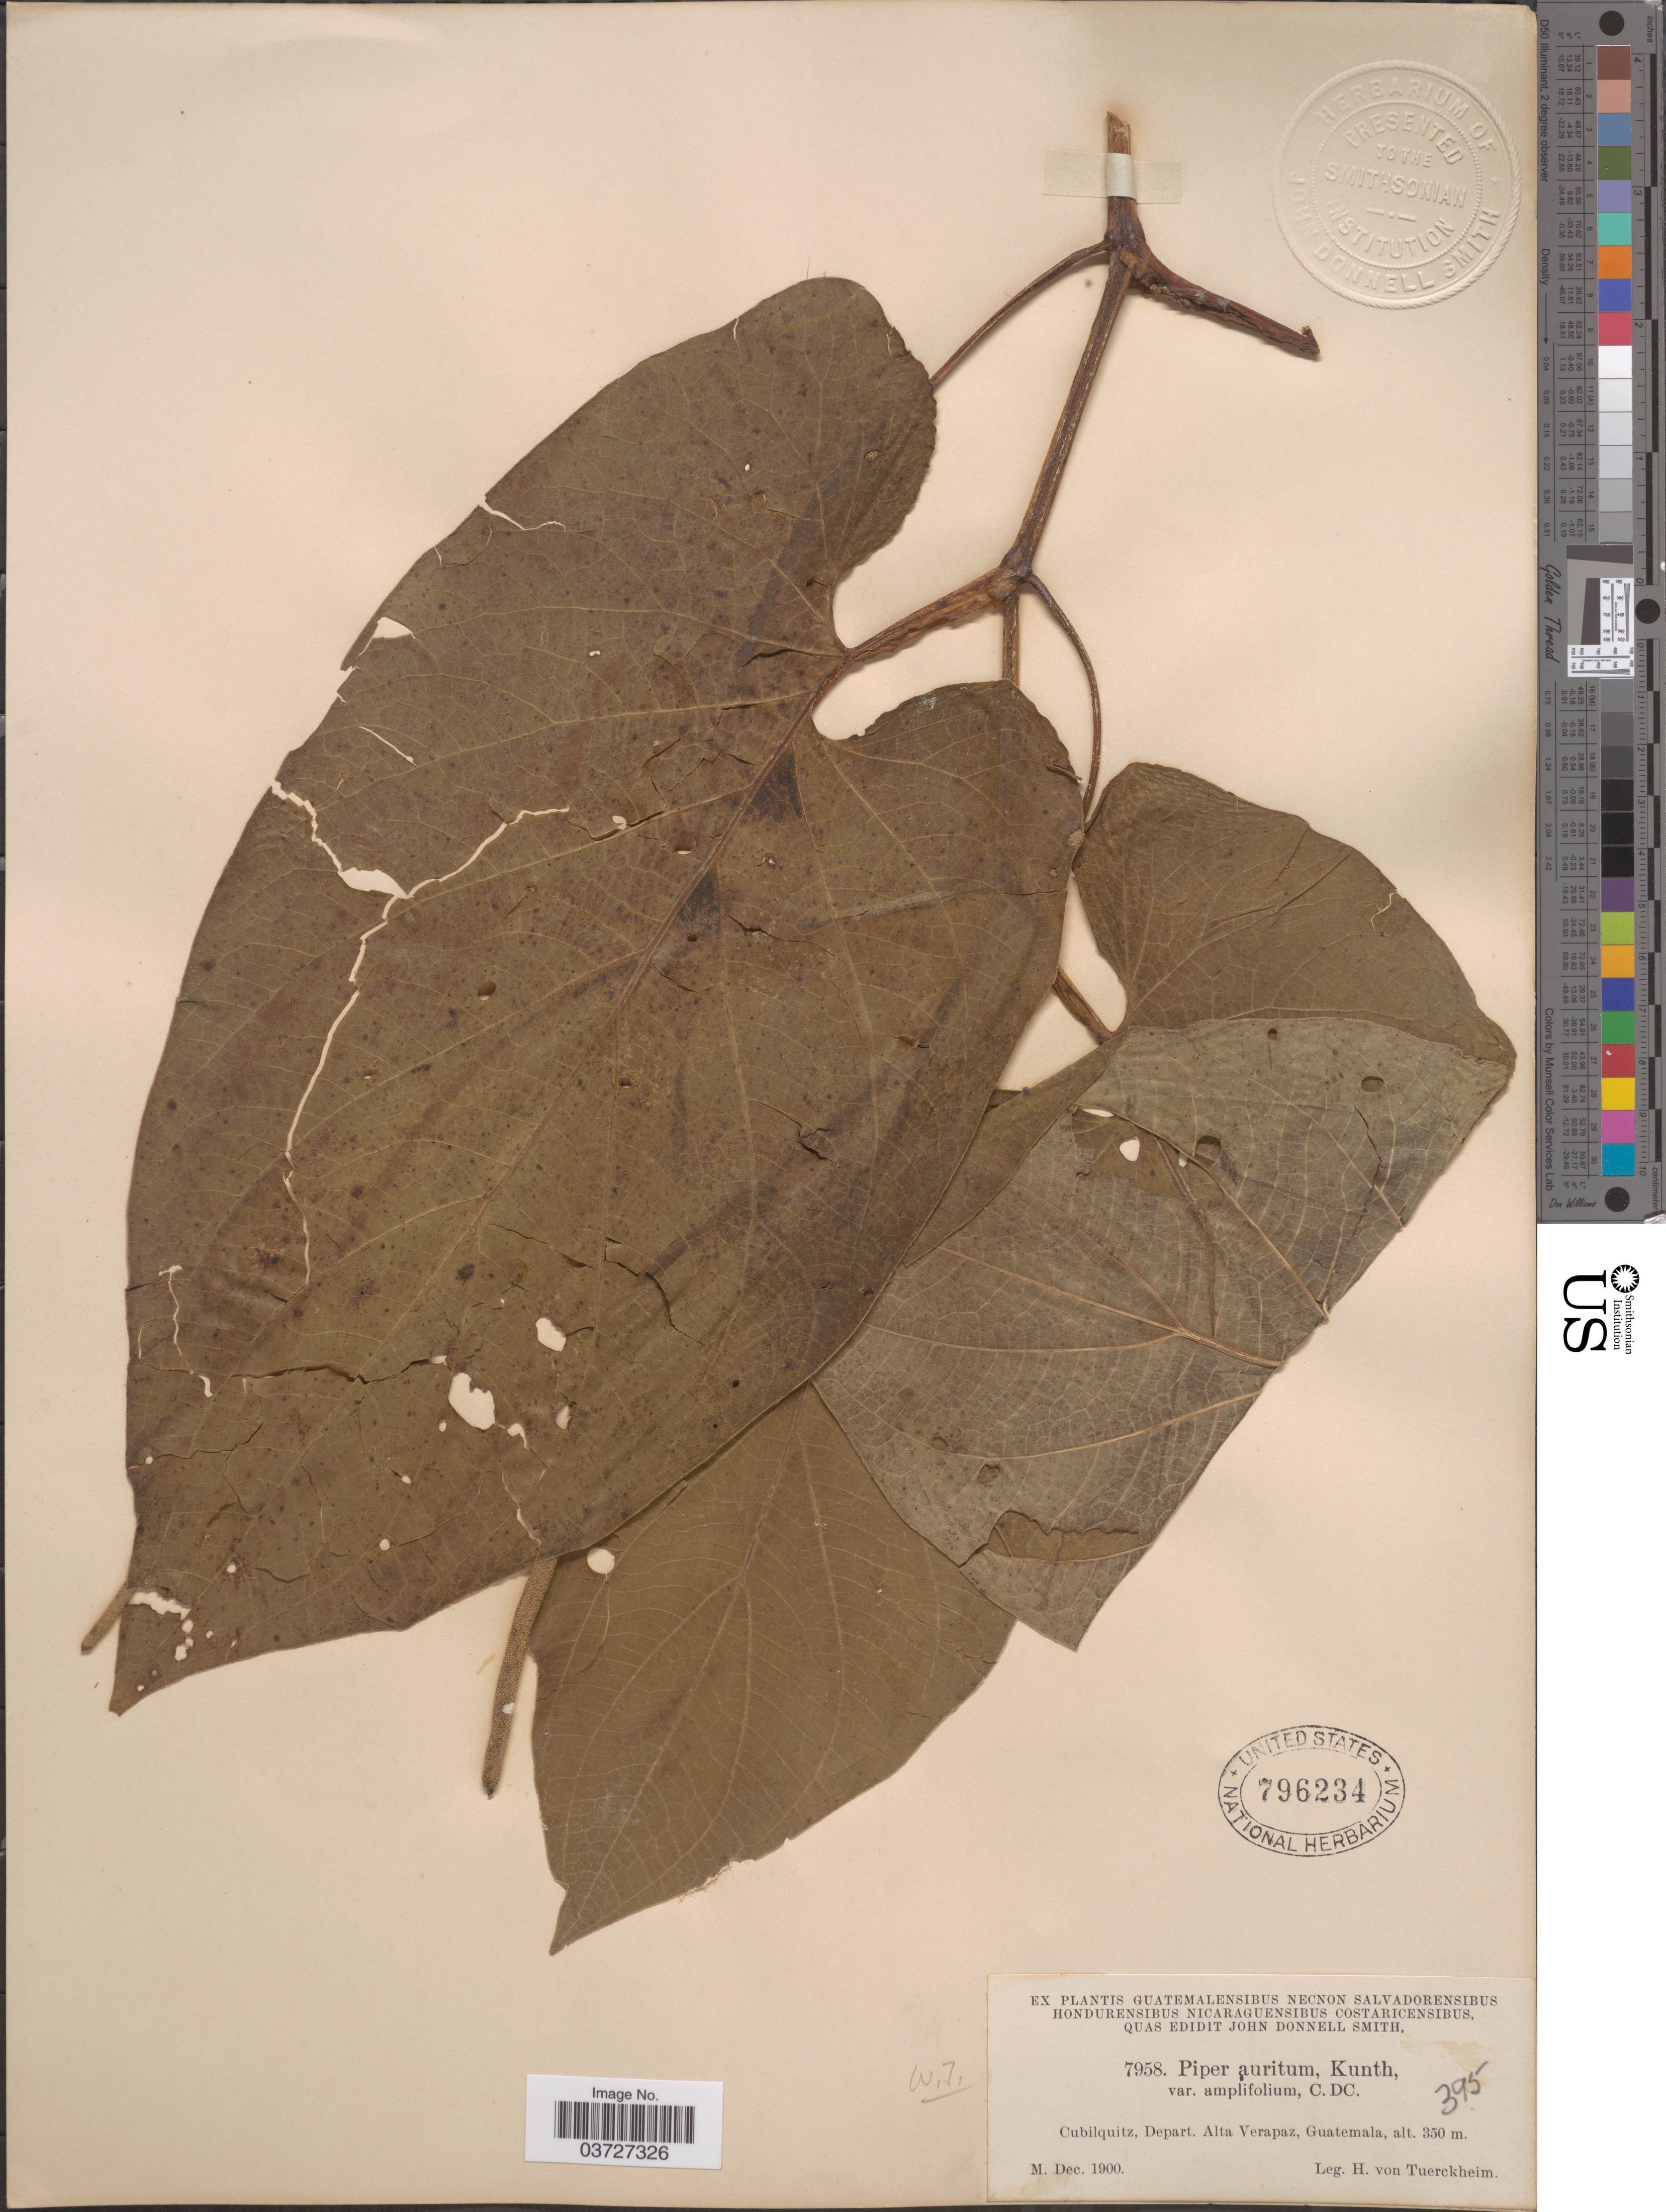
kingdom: Plantae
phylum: Tracheophyta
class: Magnoliopsida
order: Piperales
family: Piperaceae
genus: Piper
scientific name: Piper auritum var. amplifolium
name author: C. DC.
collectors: H. von Türckheim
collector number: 7958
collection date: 1900-12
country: Guatemala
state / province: Alta Verapaz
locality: Cubilquitz, Depart. Alta Verapaz.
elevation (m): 350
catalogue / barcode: US 796234